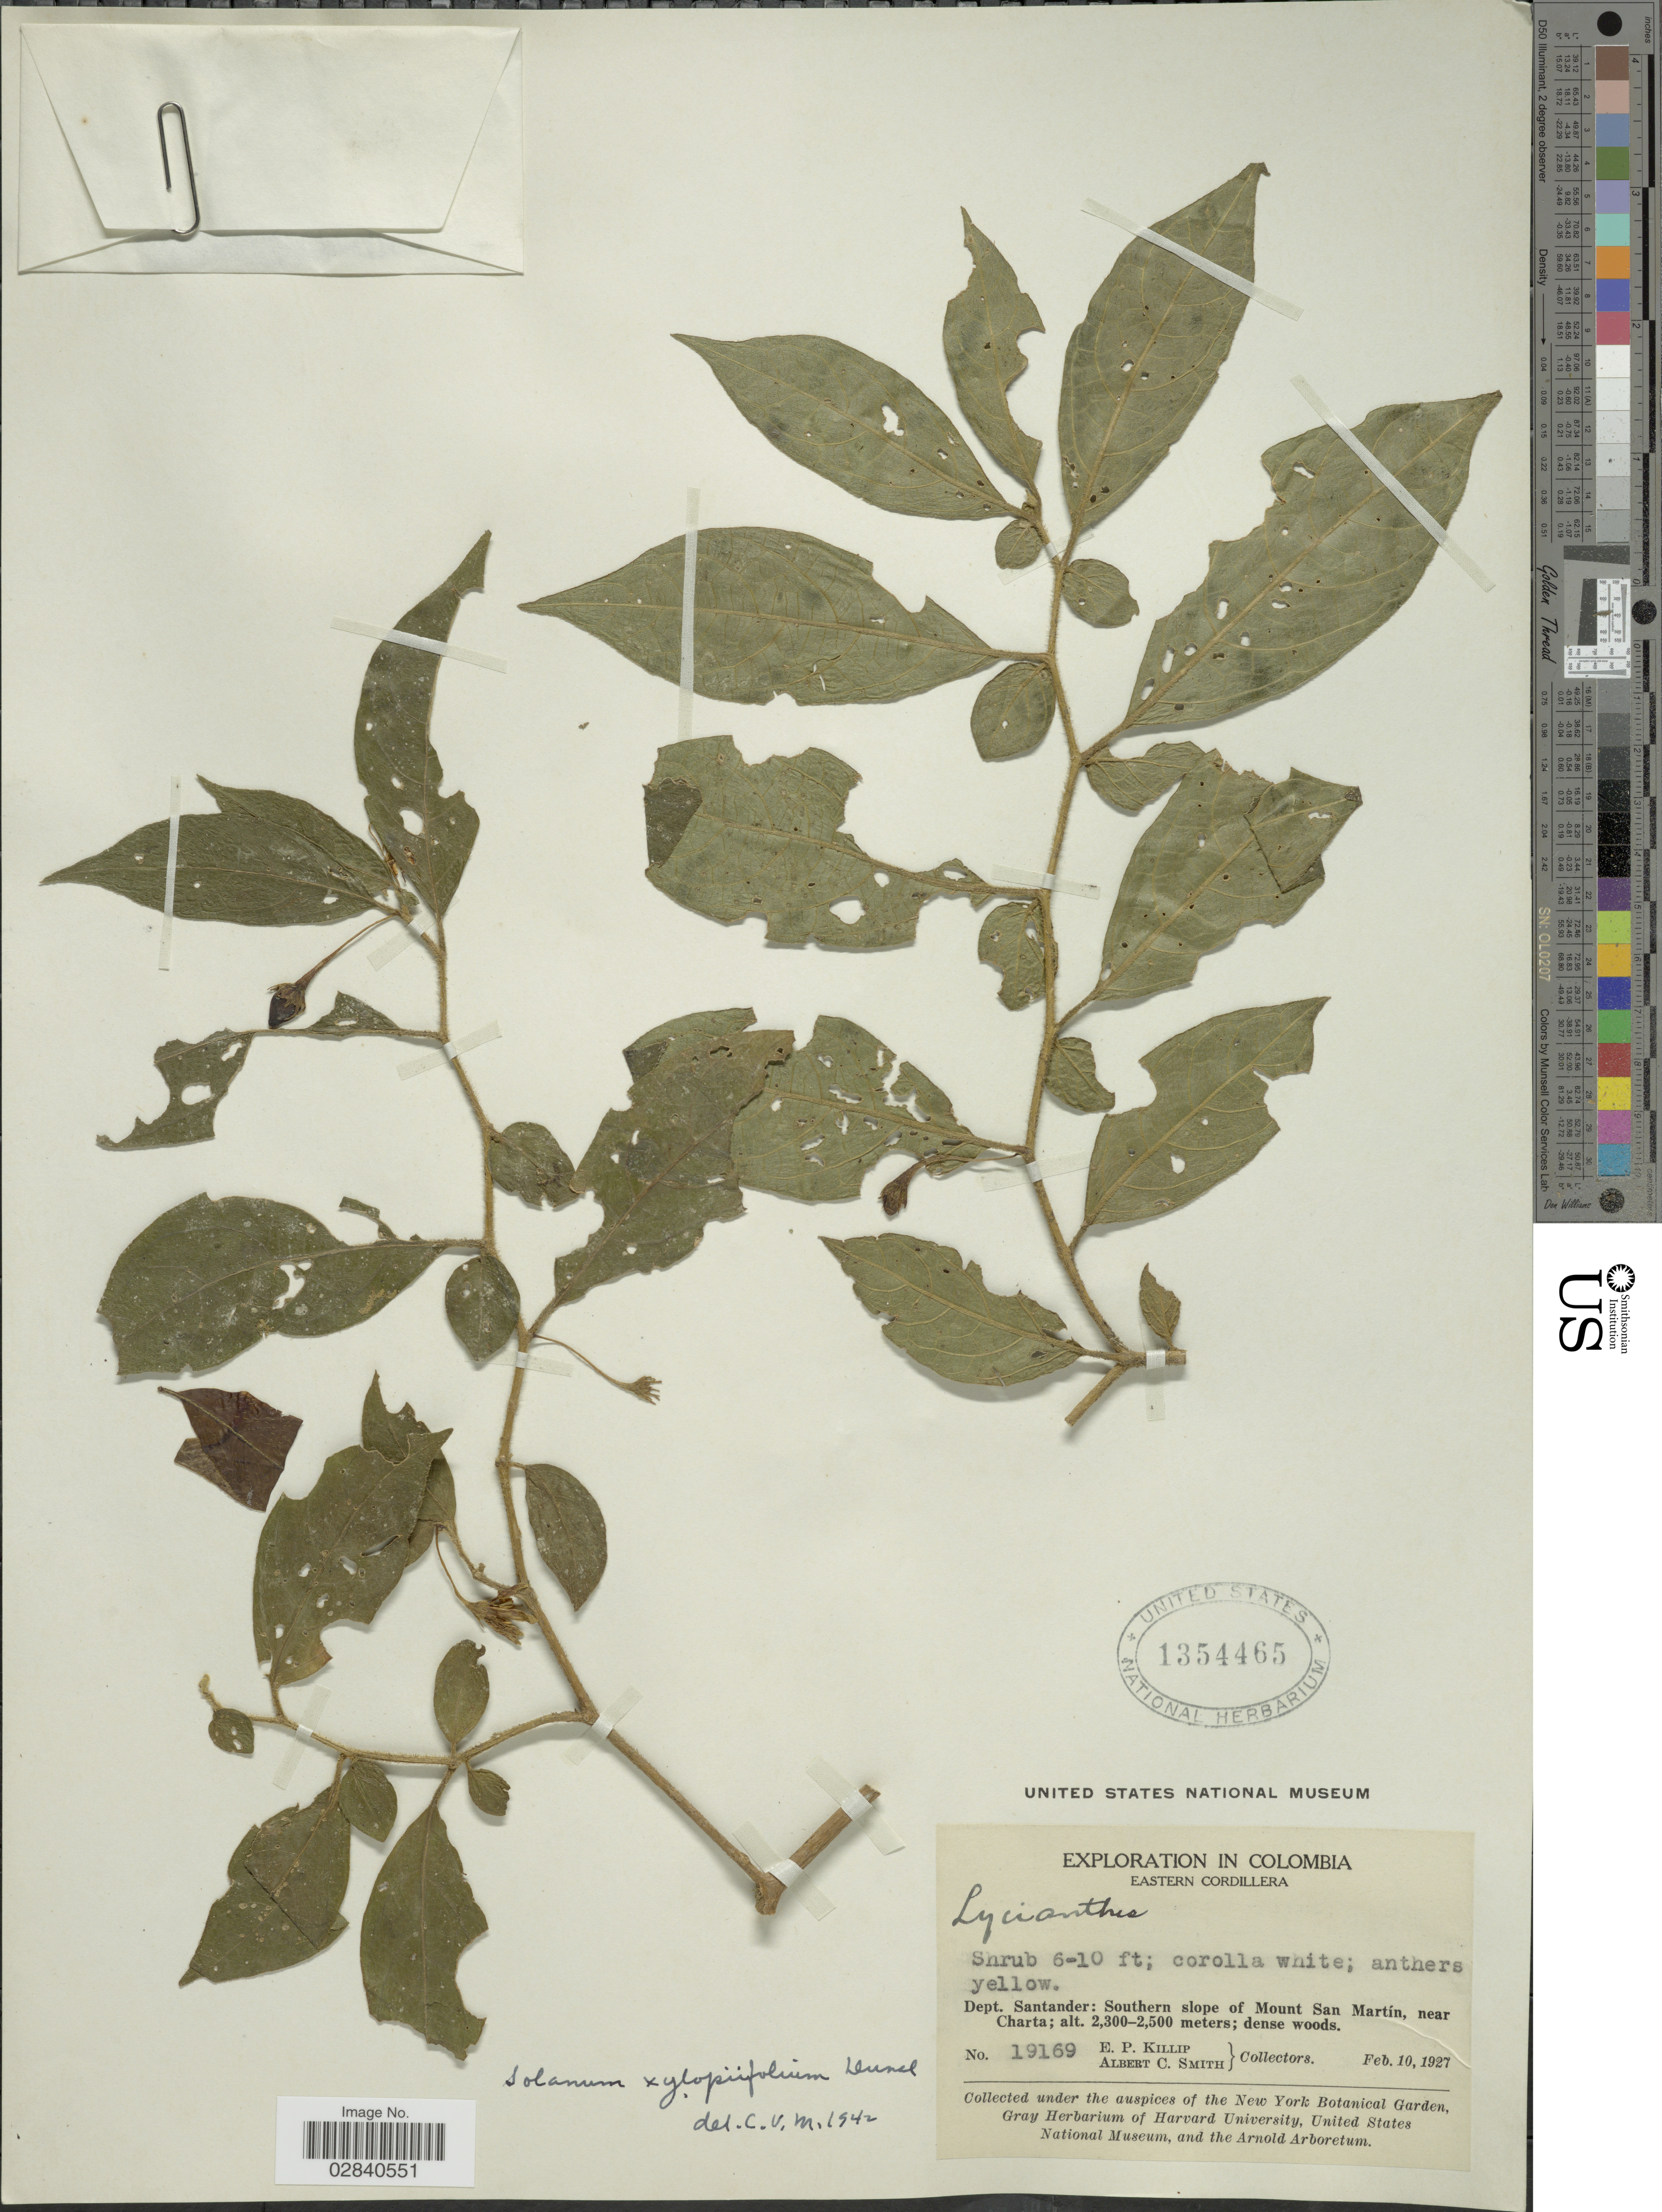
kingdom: Plantae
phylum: Tracheophyta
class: Magnoliopsida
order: Solanales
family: Solanaceae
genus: Lycianthes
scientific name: Lycianthes xylopiifolia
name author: (Dunal) Bitter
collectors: E. P. Killip & A. C. Smith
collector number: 19169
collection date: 1927-02-10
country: Colombia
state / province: Santander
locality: Eastern Cordillera, Dept. Santander: Southern slope of Mount San Martín, near Charta.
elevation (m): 2300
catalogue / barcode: US 1354465